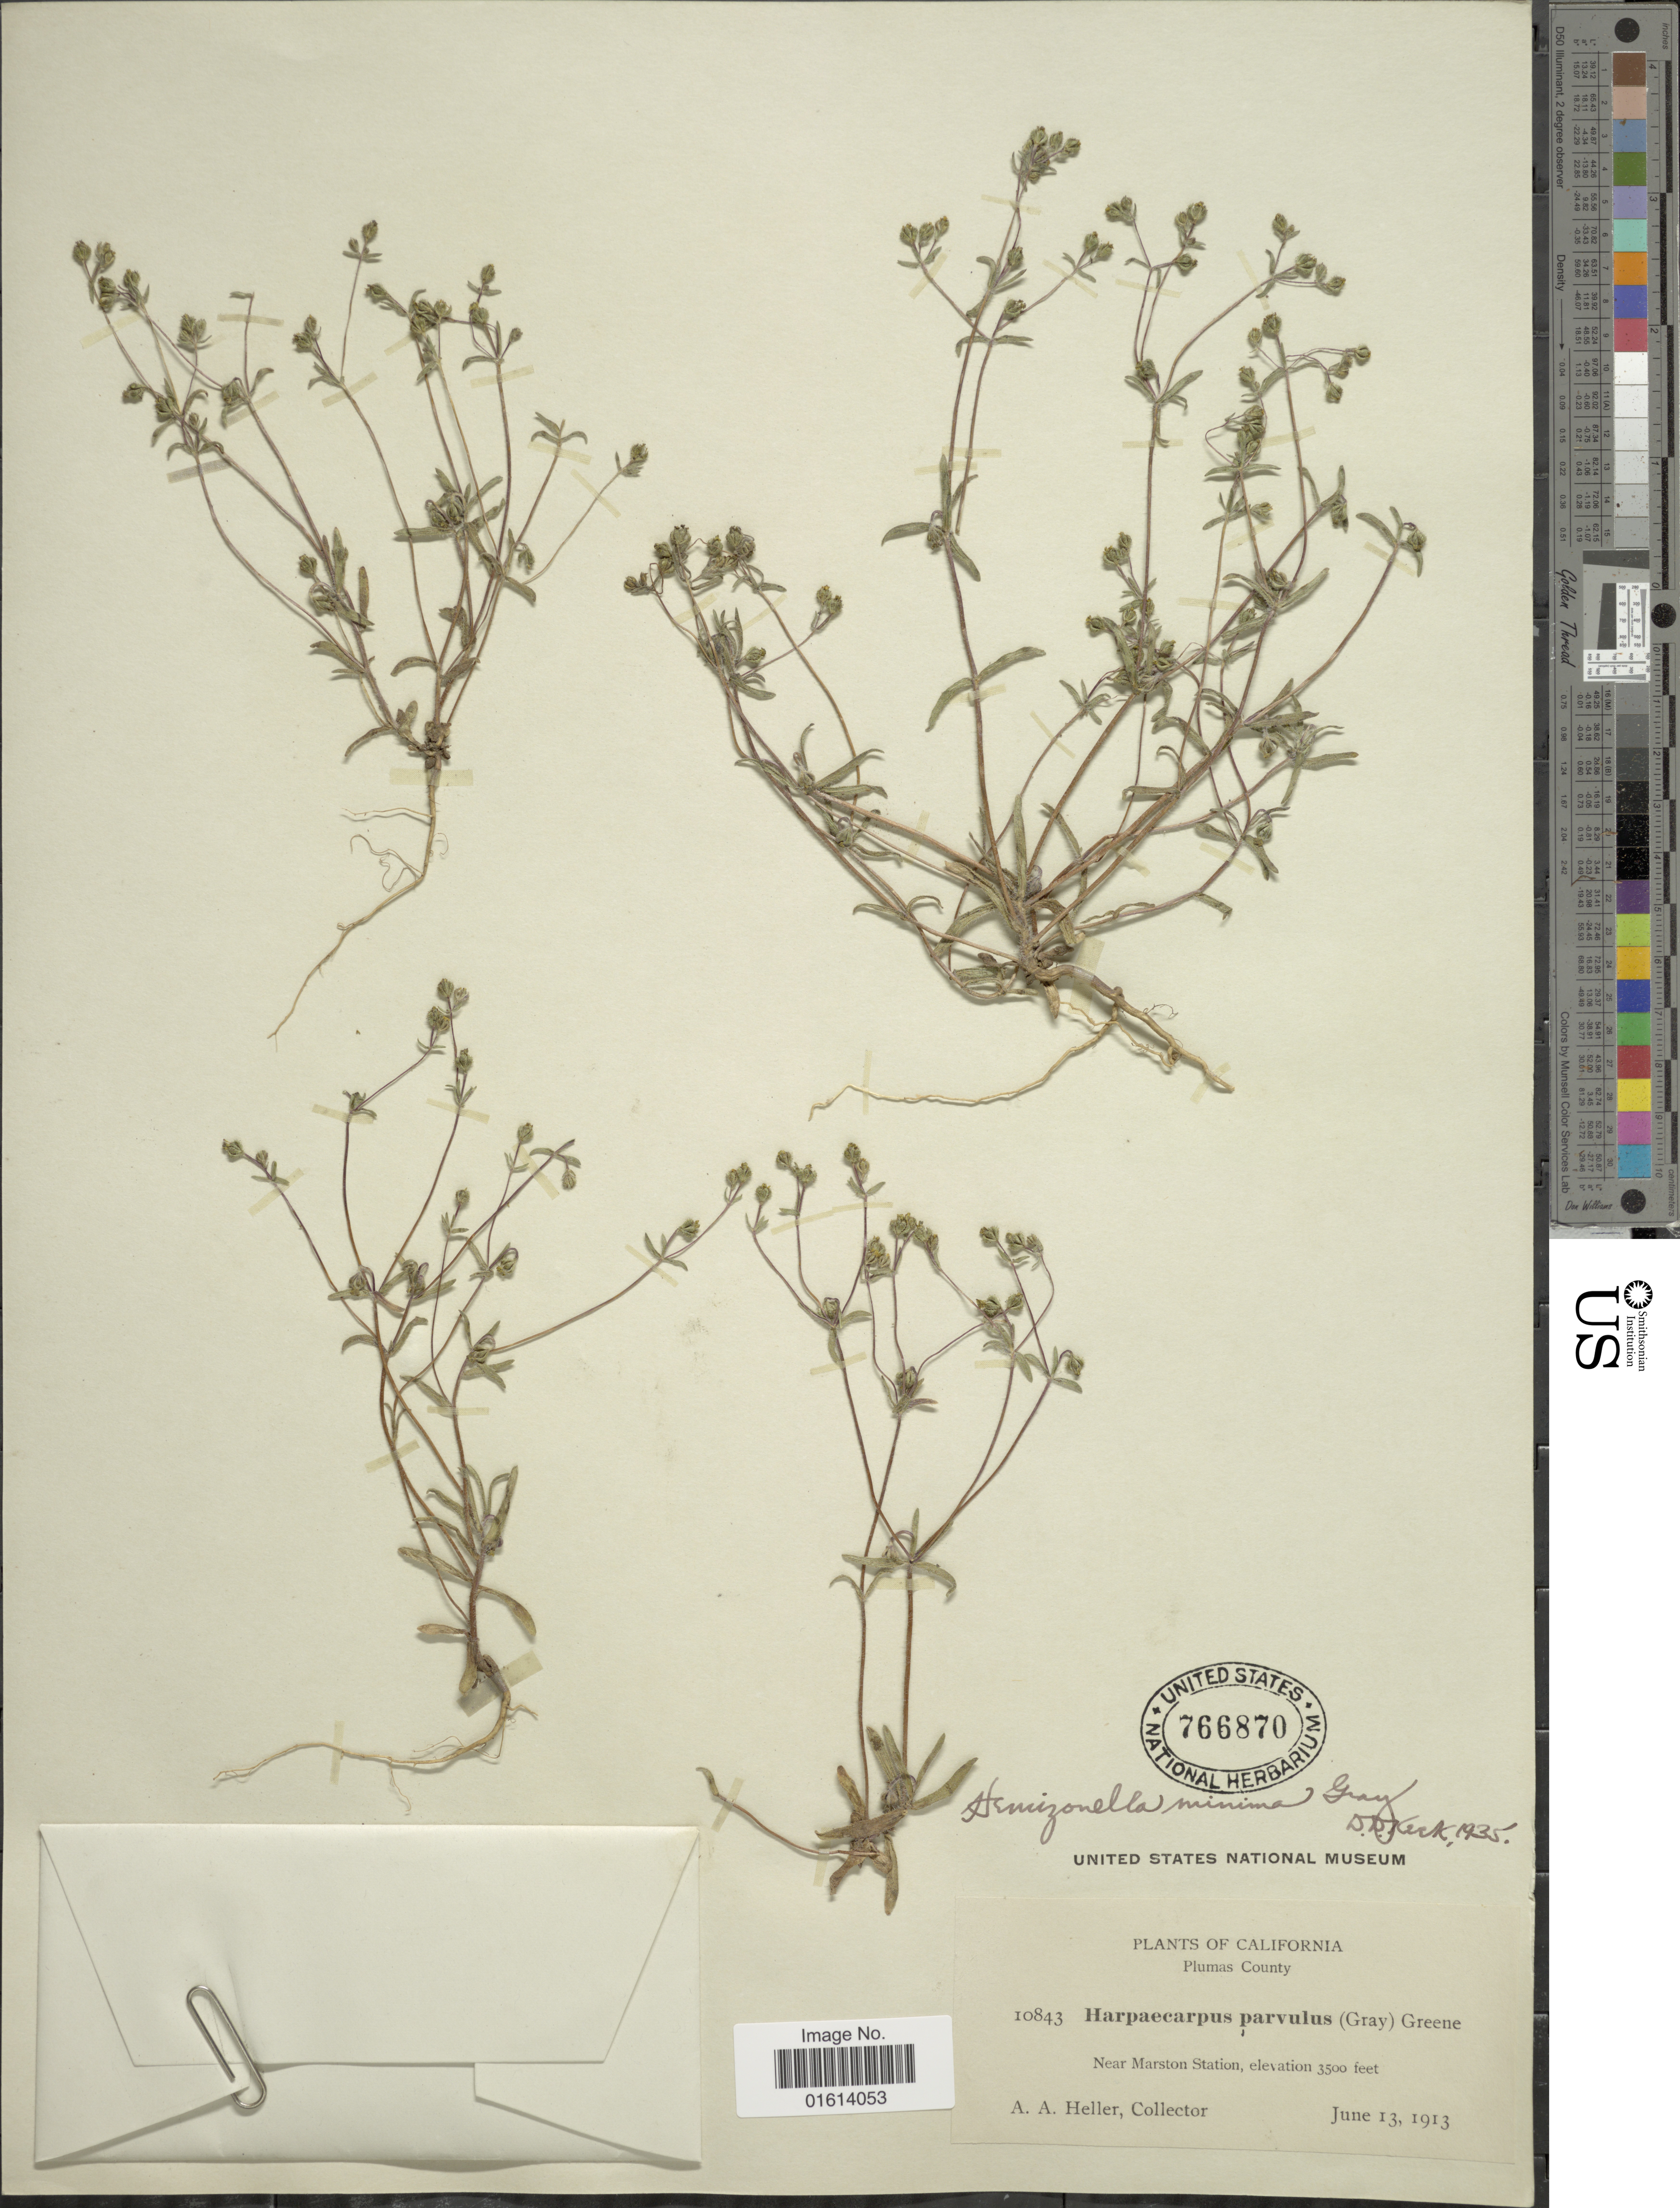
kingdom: Plantae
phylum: Tracheophyta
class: Magnoliopsida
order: Asterales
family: Asteraceae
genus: Hemizonella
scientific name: Hemizonella minima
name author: (A. Gray) A. Gray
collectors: A. A. Heller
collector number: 10843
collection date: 1913-06-13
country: United States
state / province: California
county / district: Plumas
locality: Plumas County, near Marston Station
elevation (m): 1067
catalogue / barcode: US 766870